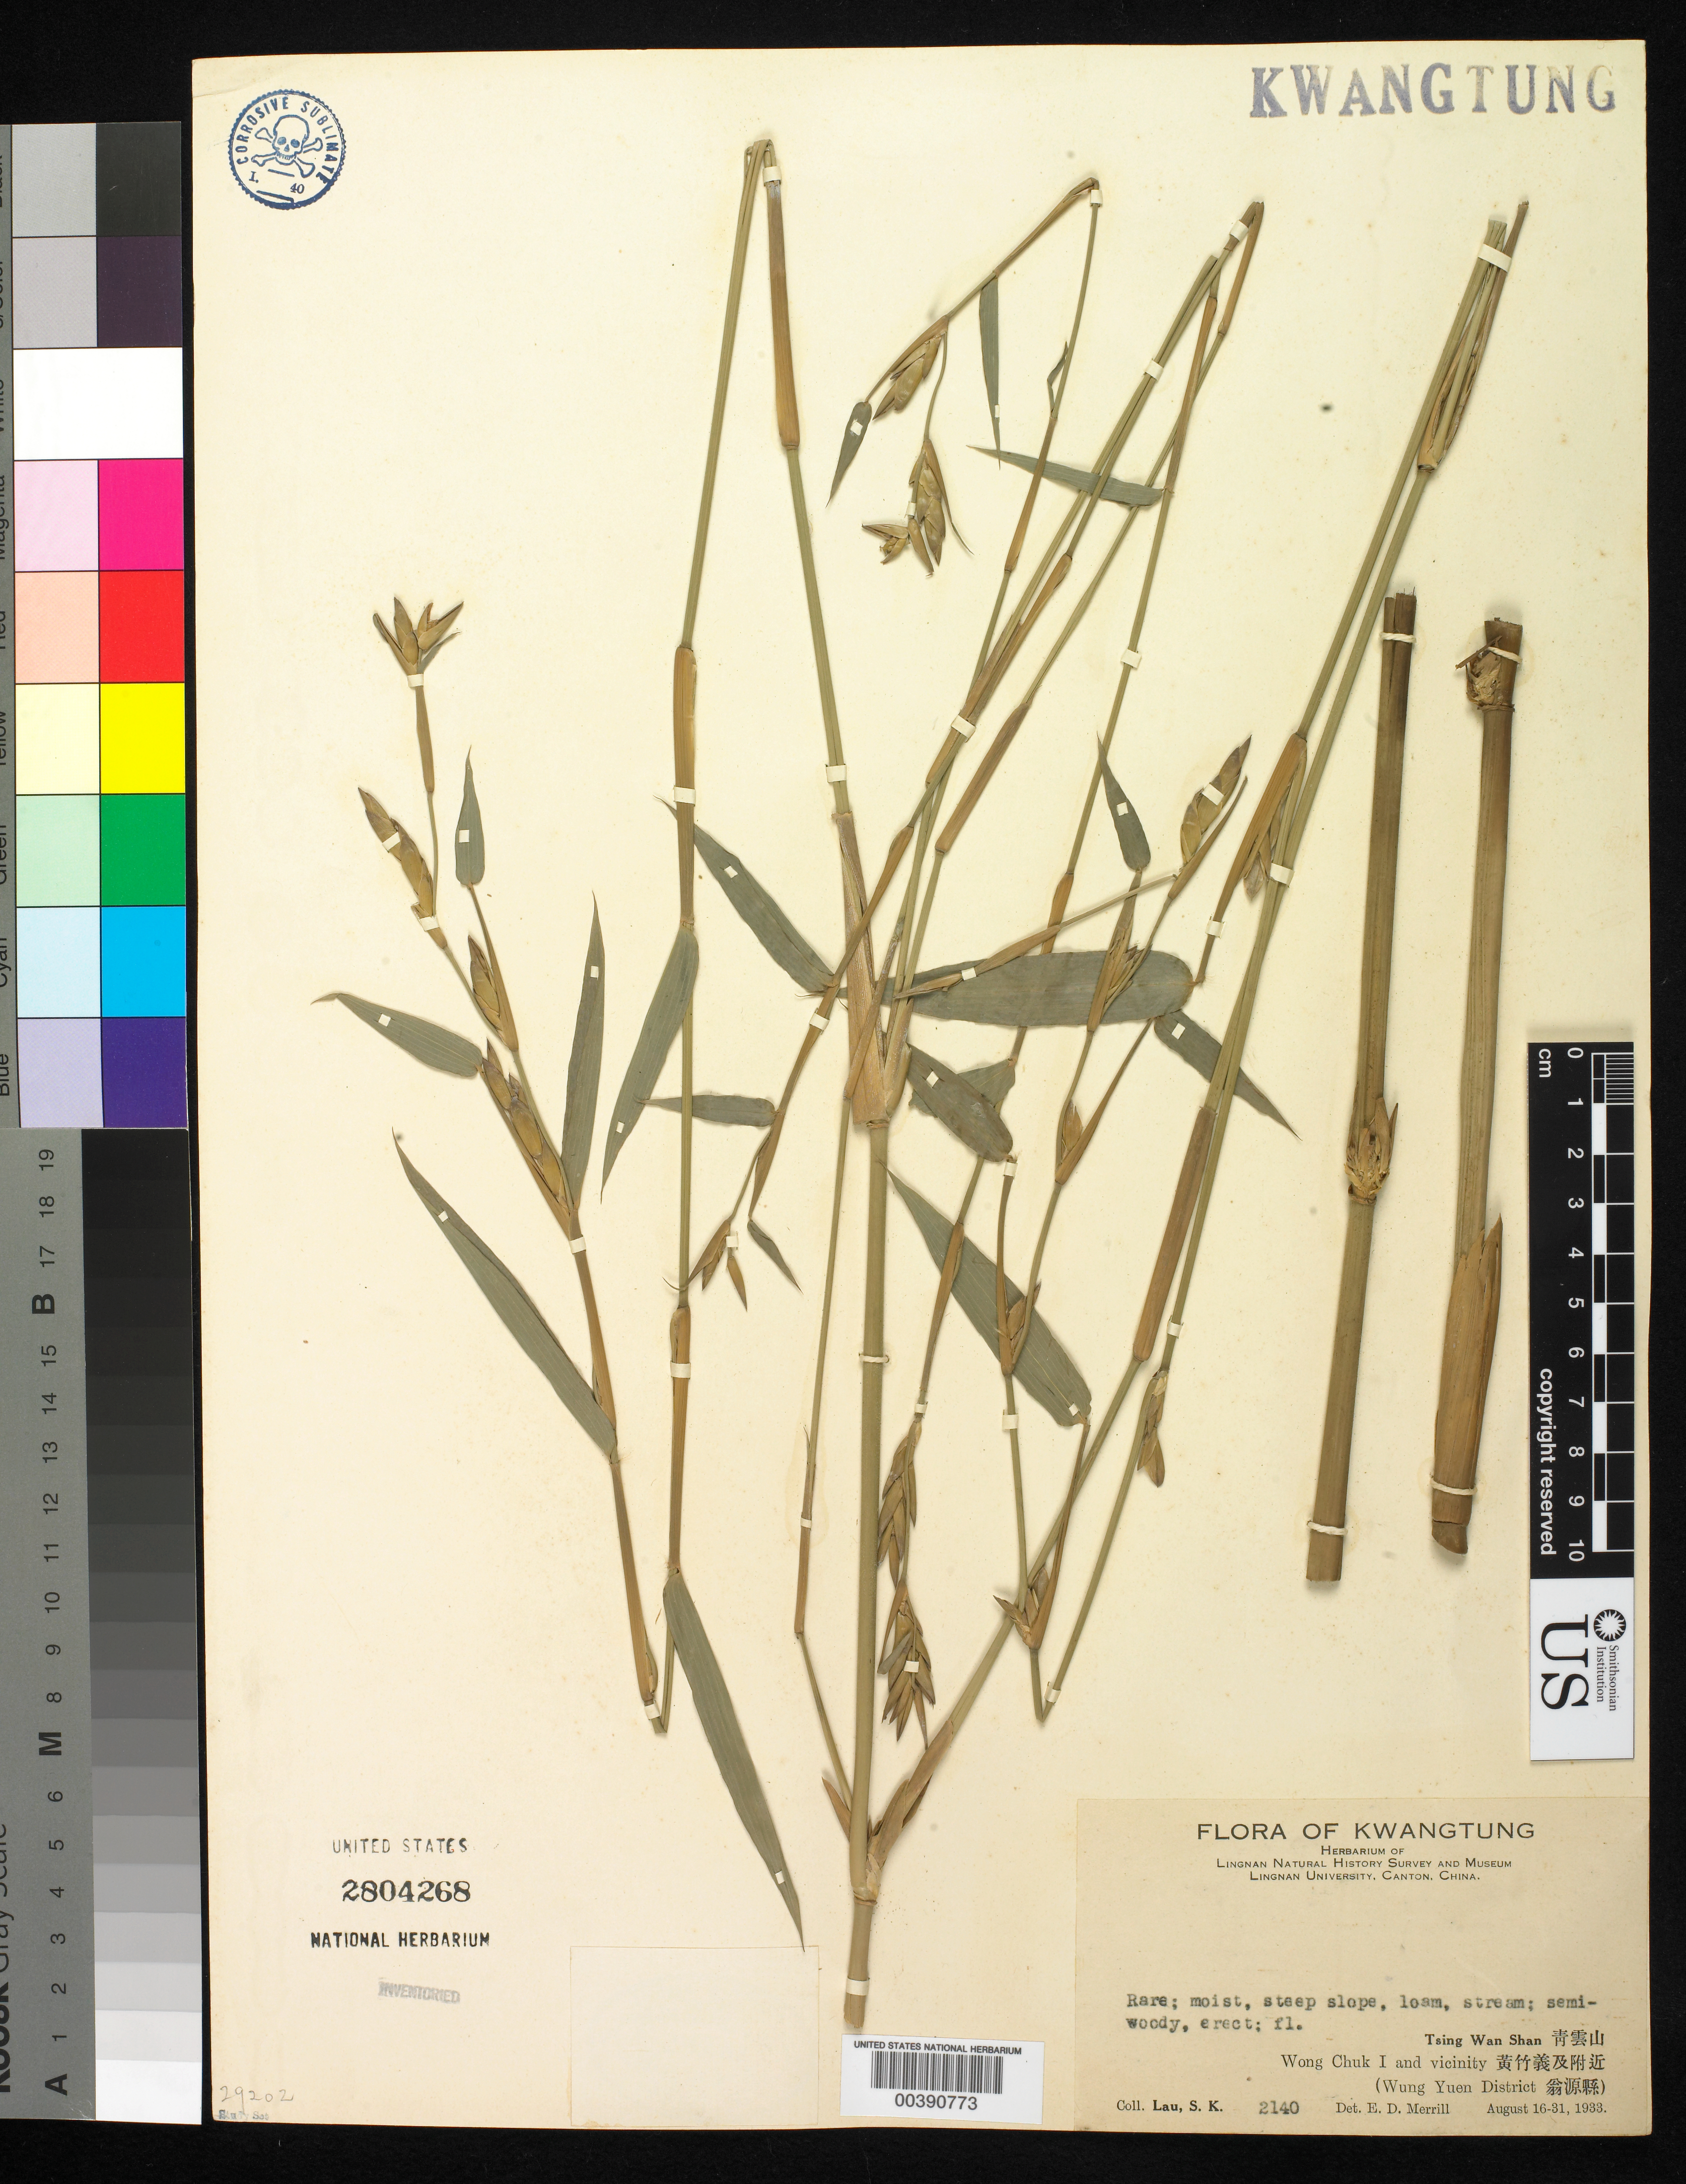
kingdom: Plantae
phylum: Tracheophyta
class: Liliopsida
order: Poales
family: Poaceae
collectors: S. K. Lau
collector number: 2140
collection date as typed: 16 Aug 1933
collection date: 1933-08-16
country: China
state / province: Guangdong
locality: Wong chuk i, tsing wan shan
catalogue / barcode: US 2804268